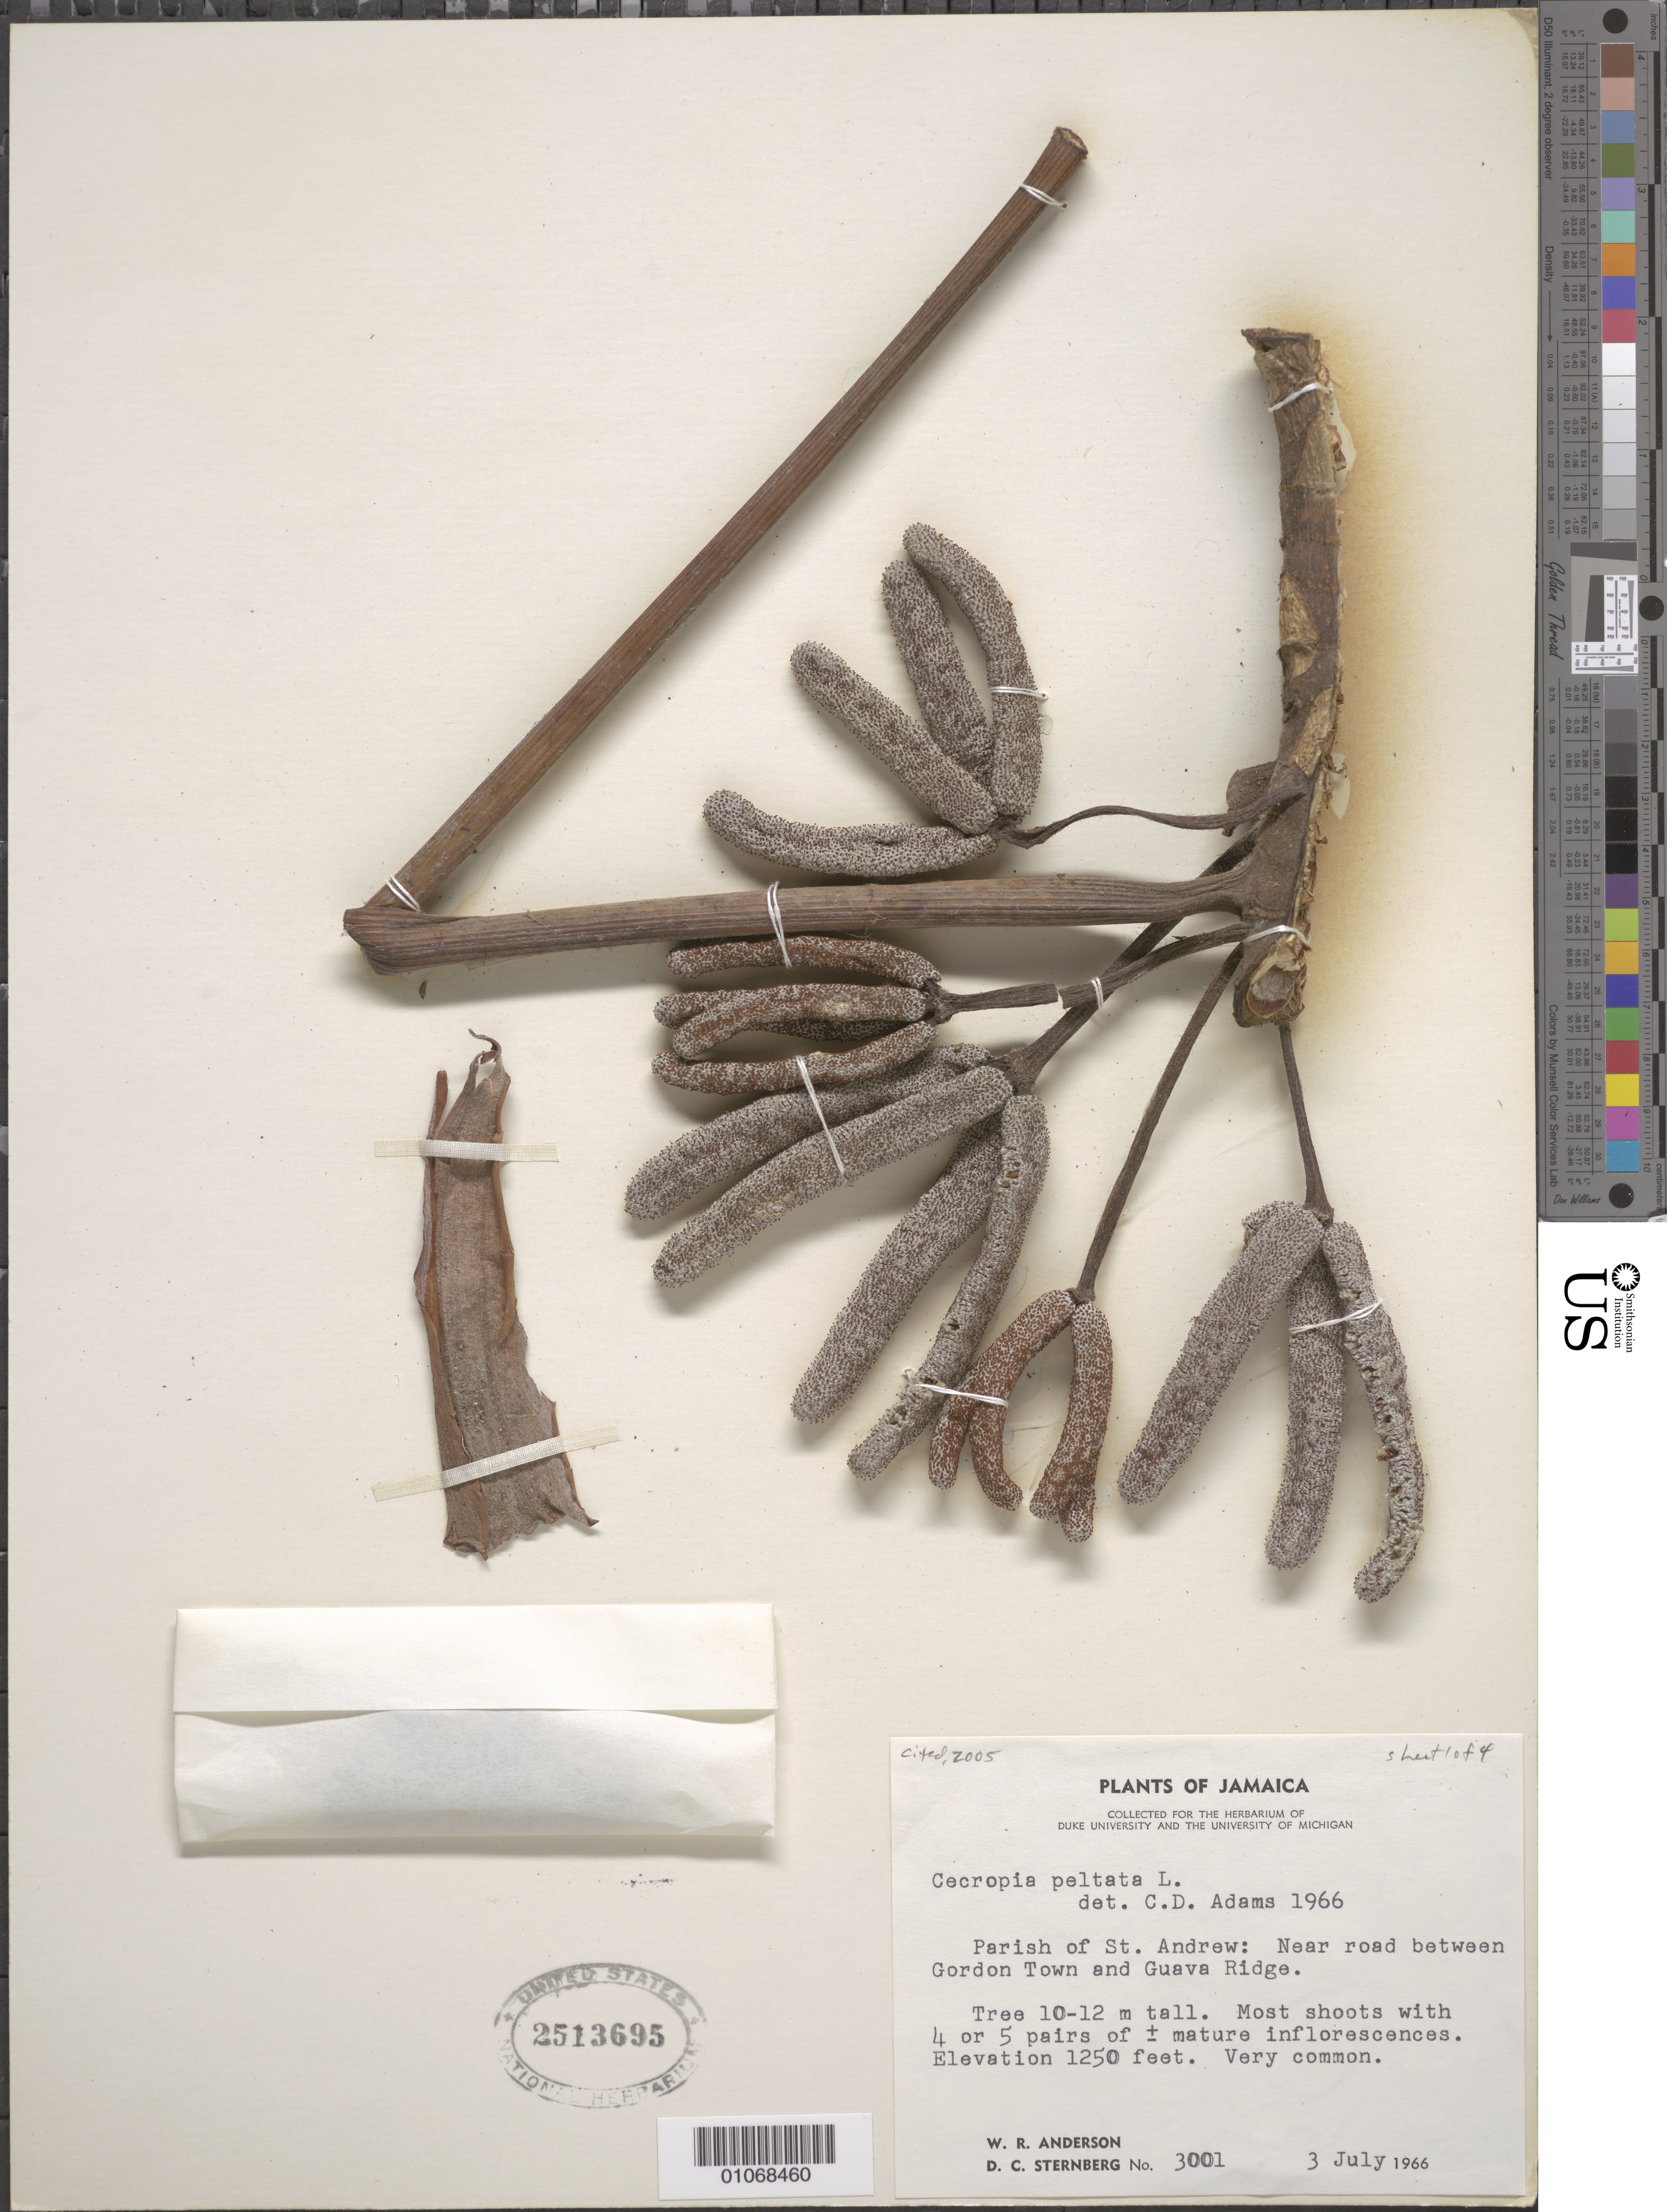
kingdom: Plantae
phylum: Tracheophyta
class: Magnoliopsida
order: Rosales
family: Urticaceae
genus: Cecropia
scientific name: Cecropia peltata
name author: L.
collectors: W. R. Anderson & D. Sternberg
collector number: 3001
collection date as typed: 03 Jul 1966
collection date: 1966-07-03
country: Jamaica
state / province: Saint Andrew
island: Jamaica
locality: Near road between Gordon Town and Guava Ridge.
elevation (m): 381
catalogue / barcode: US 2513695